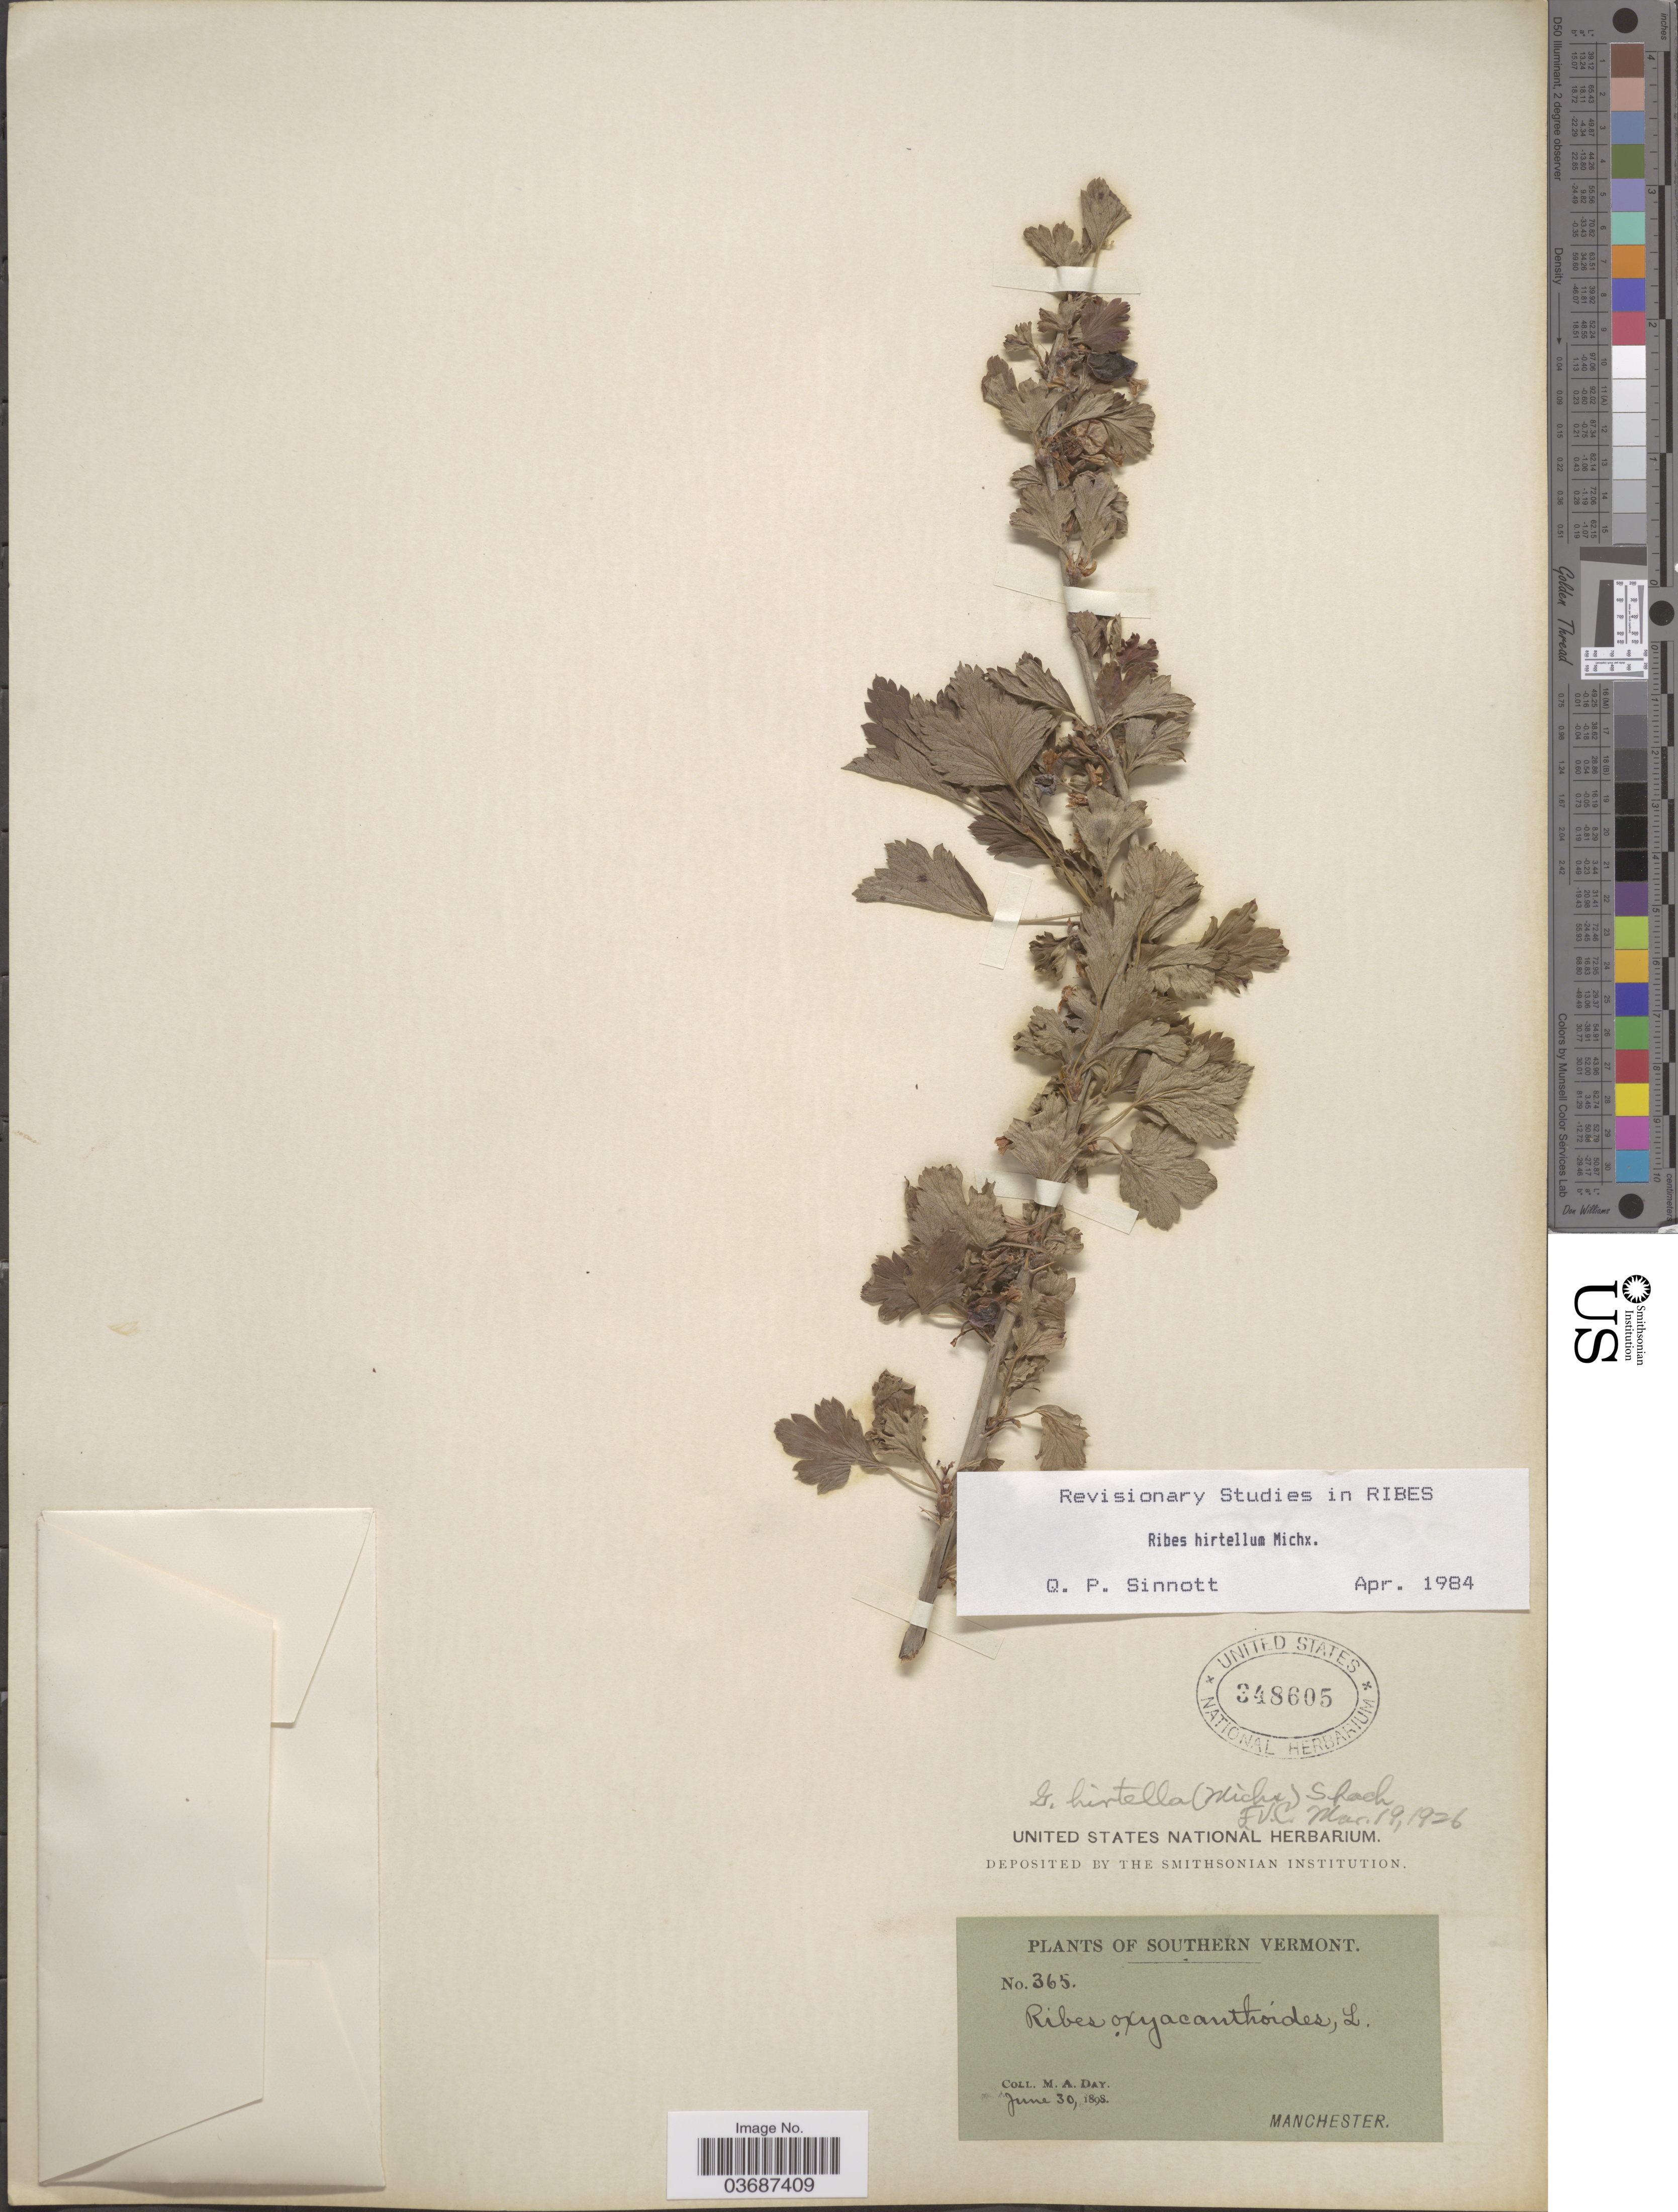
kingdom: Plantae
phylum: Tracheophyta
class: Magnoliopsida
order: Saxifragales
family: Grossulariaceae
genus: Ribes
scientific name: Ribes hirtellum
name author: Michx.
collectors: M. Day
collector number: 365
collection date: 1898-06-30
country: United States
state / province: Vermont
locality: Southern Vermont. Manchester.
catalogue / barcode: US 348605